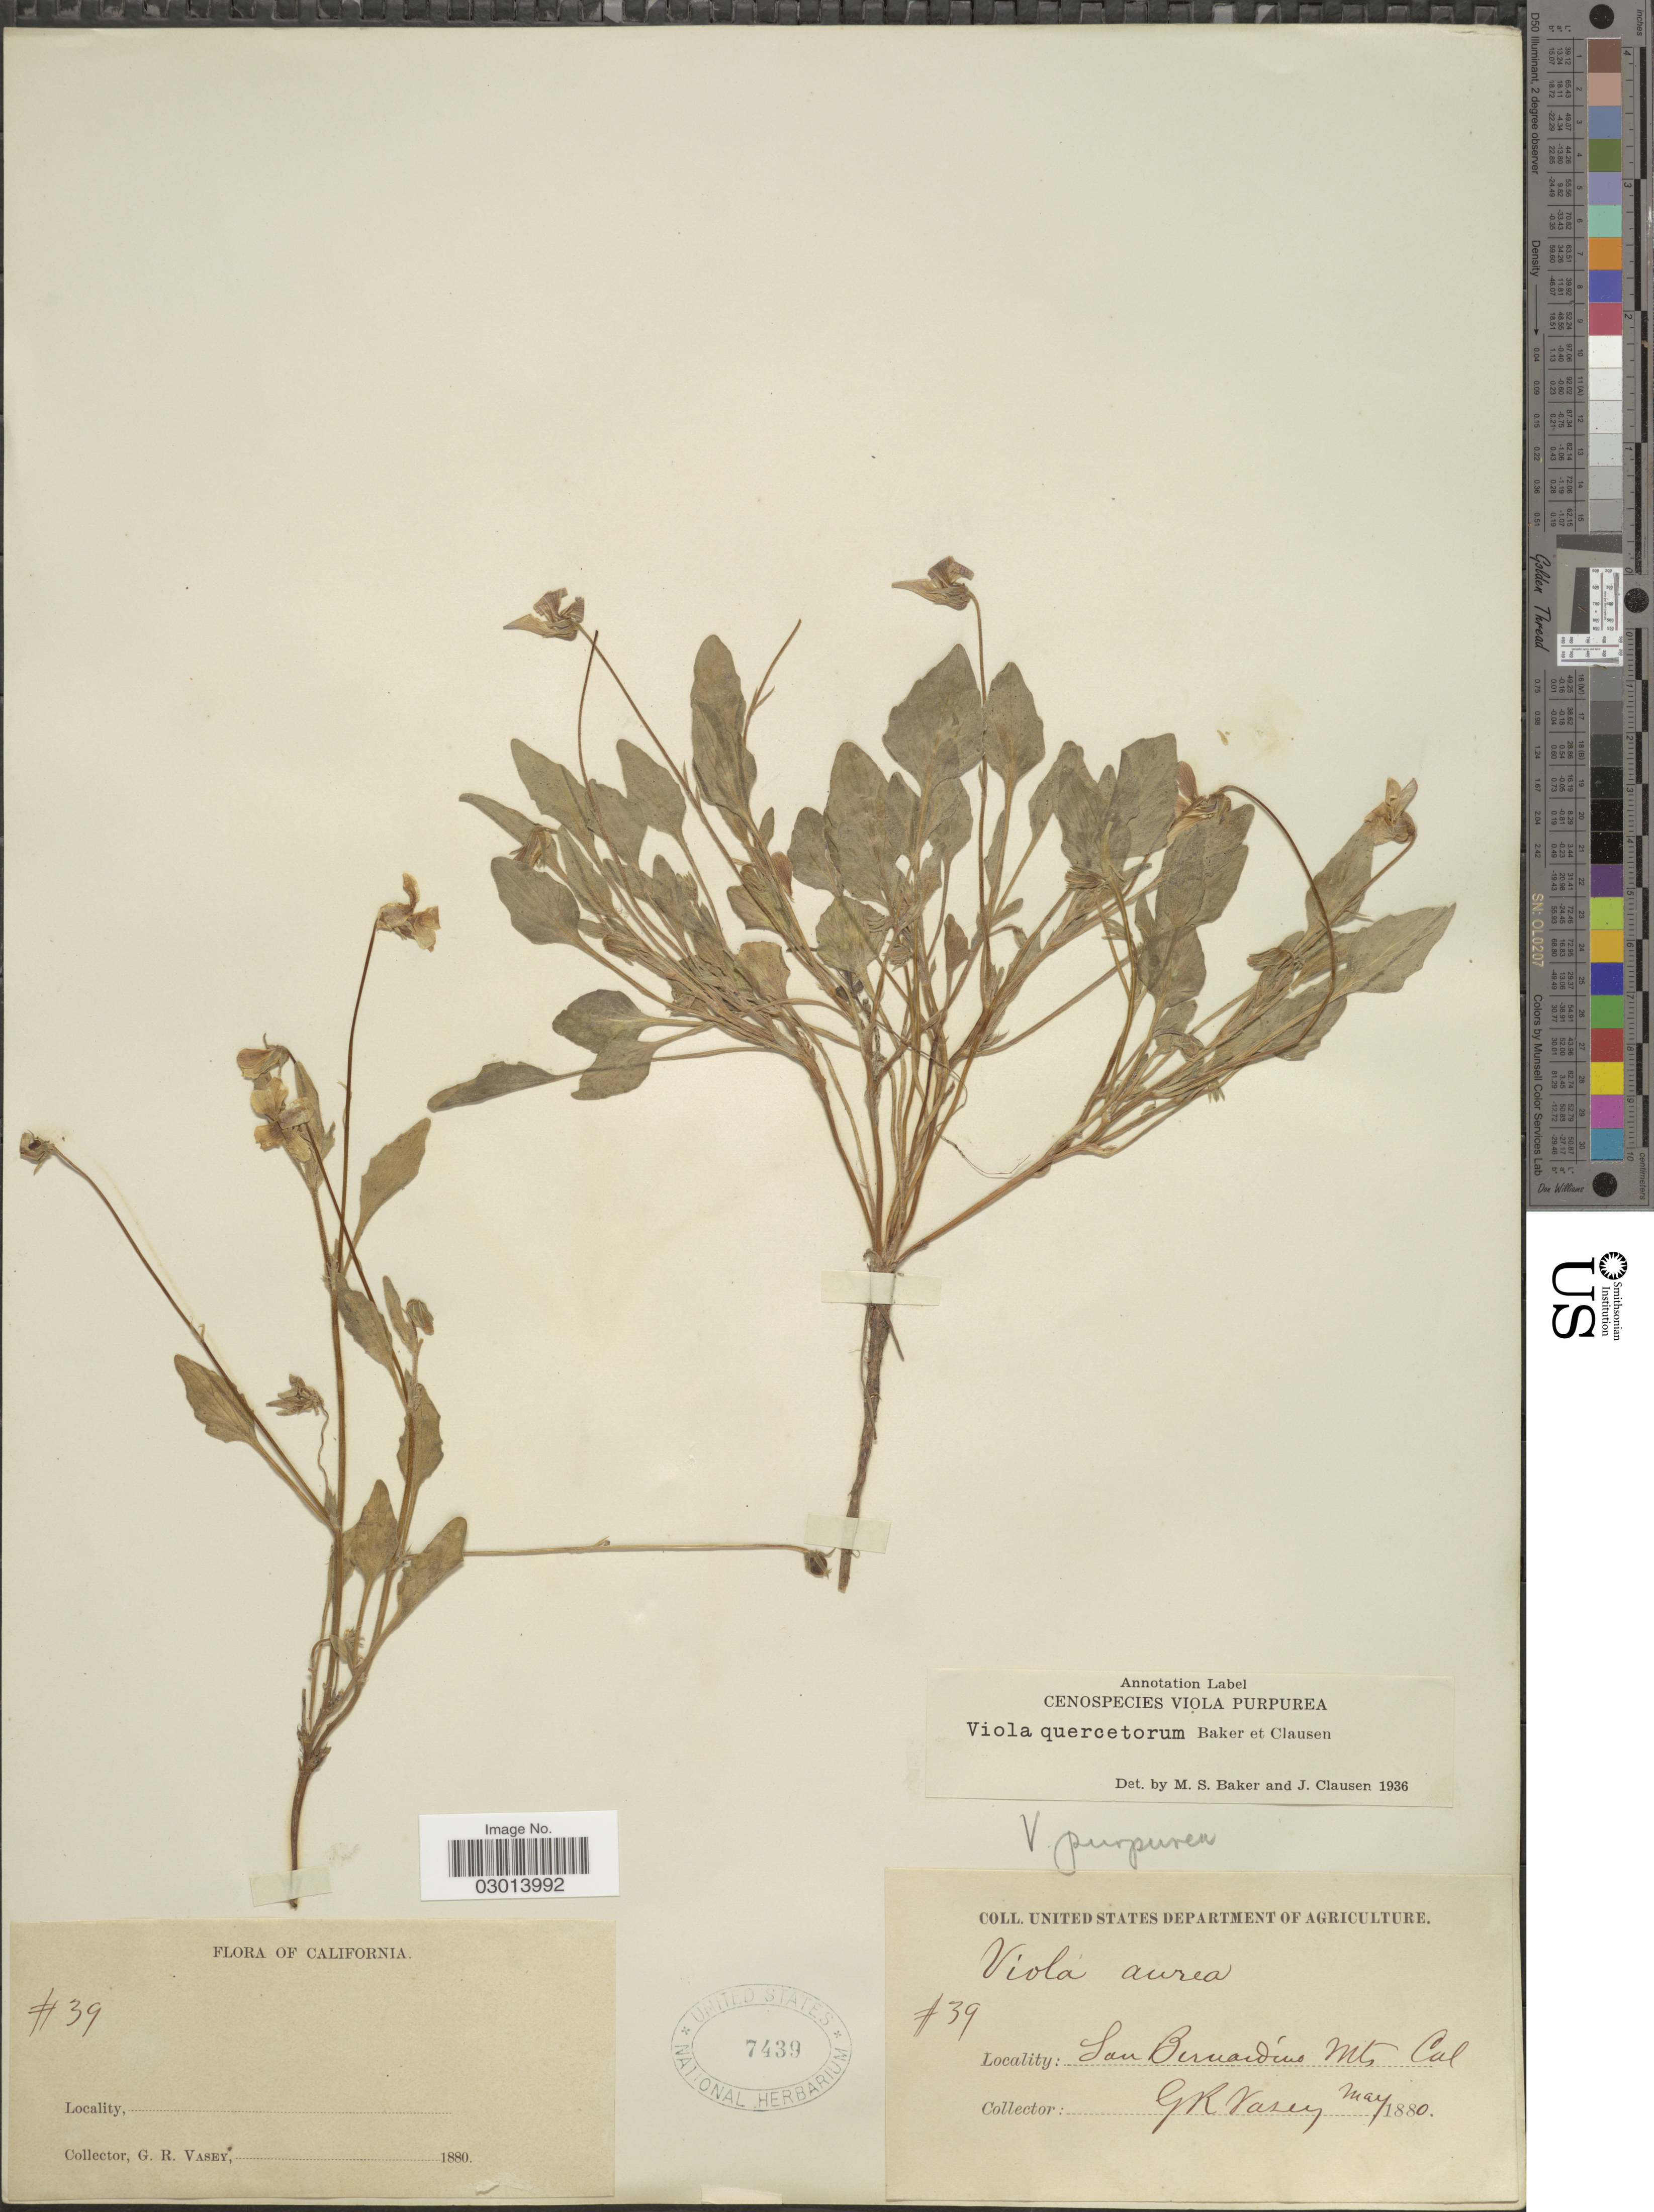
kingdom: Plantae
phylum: Tracheophyta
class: Magnoliopsida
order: Malpighiales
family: Violaceae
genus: Viola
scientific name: Viola quercetorum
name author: M.S. Baker & J.C. Clausen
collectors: G. R. Vasey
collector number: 39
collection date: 1880-05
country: United States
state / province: California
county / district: San Bernardino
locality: San Bernardino Mts. Cal.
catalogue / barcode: US 7439